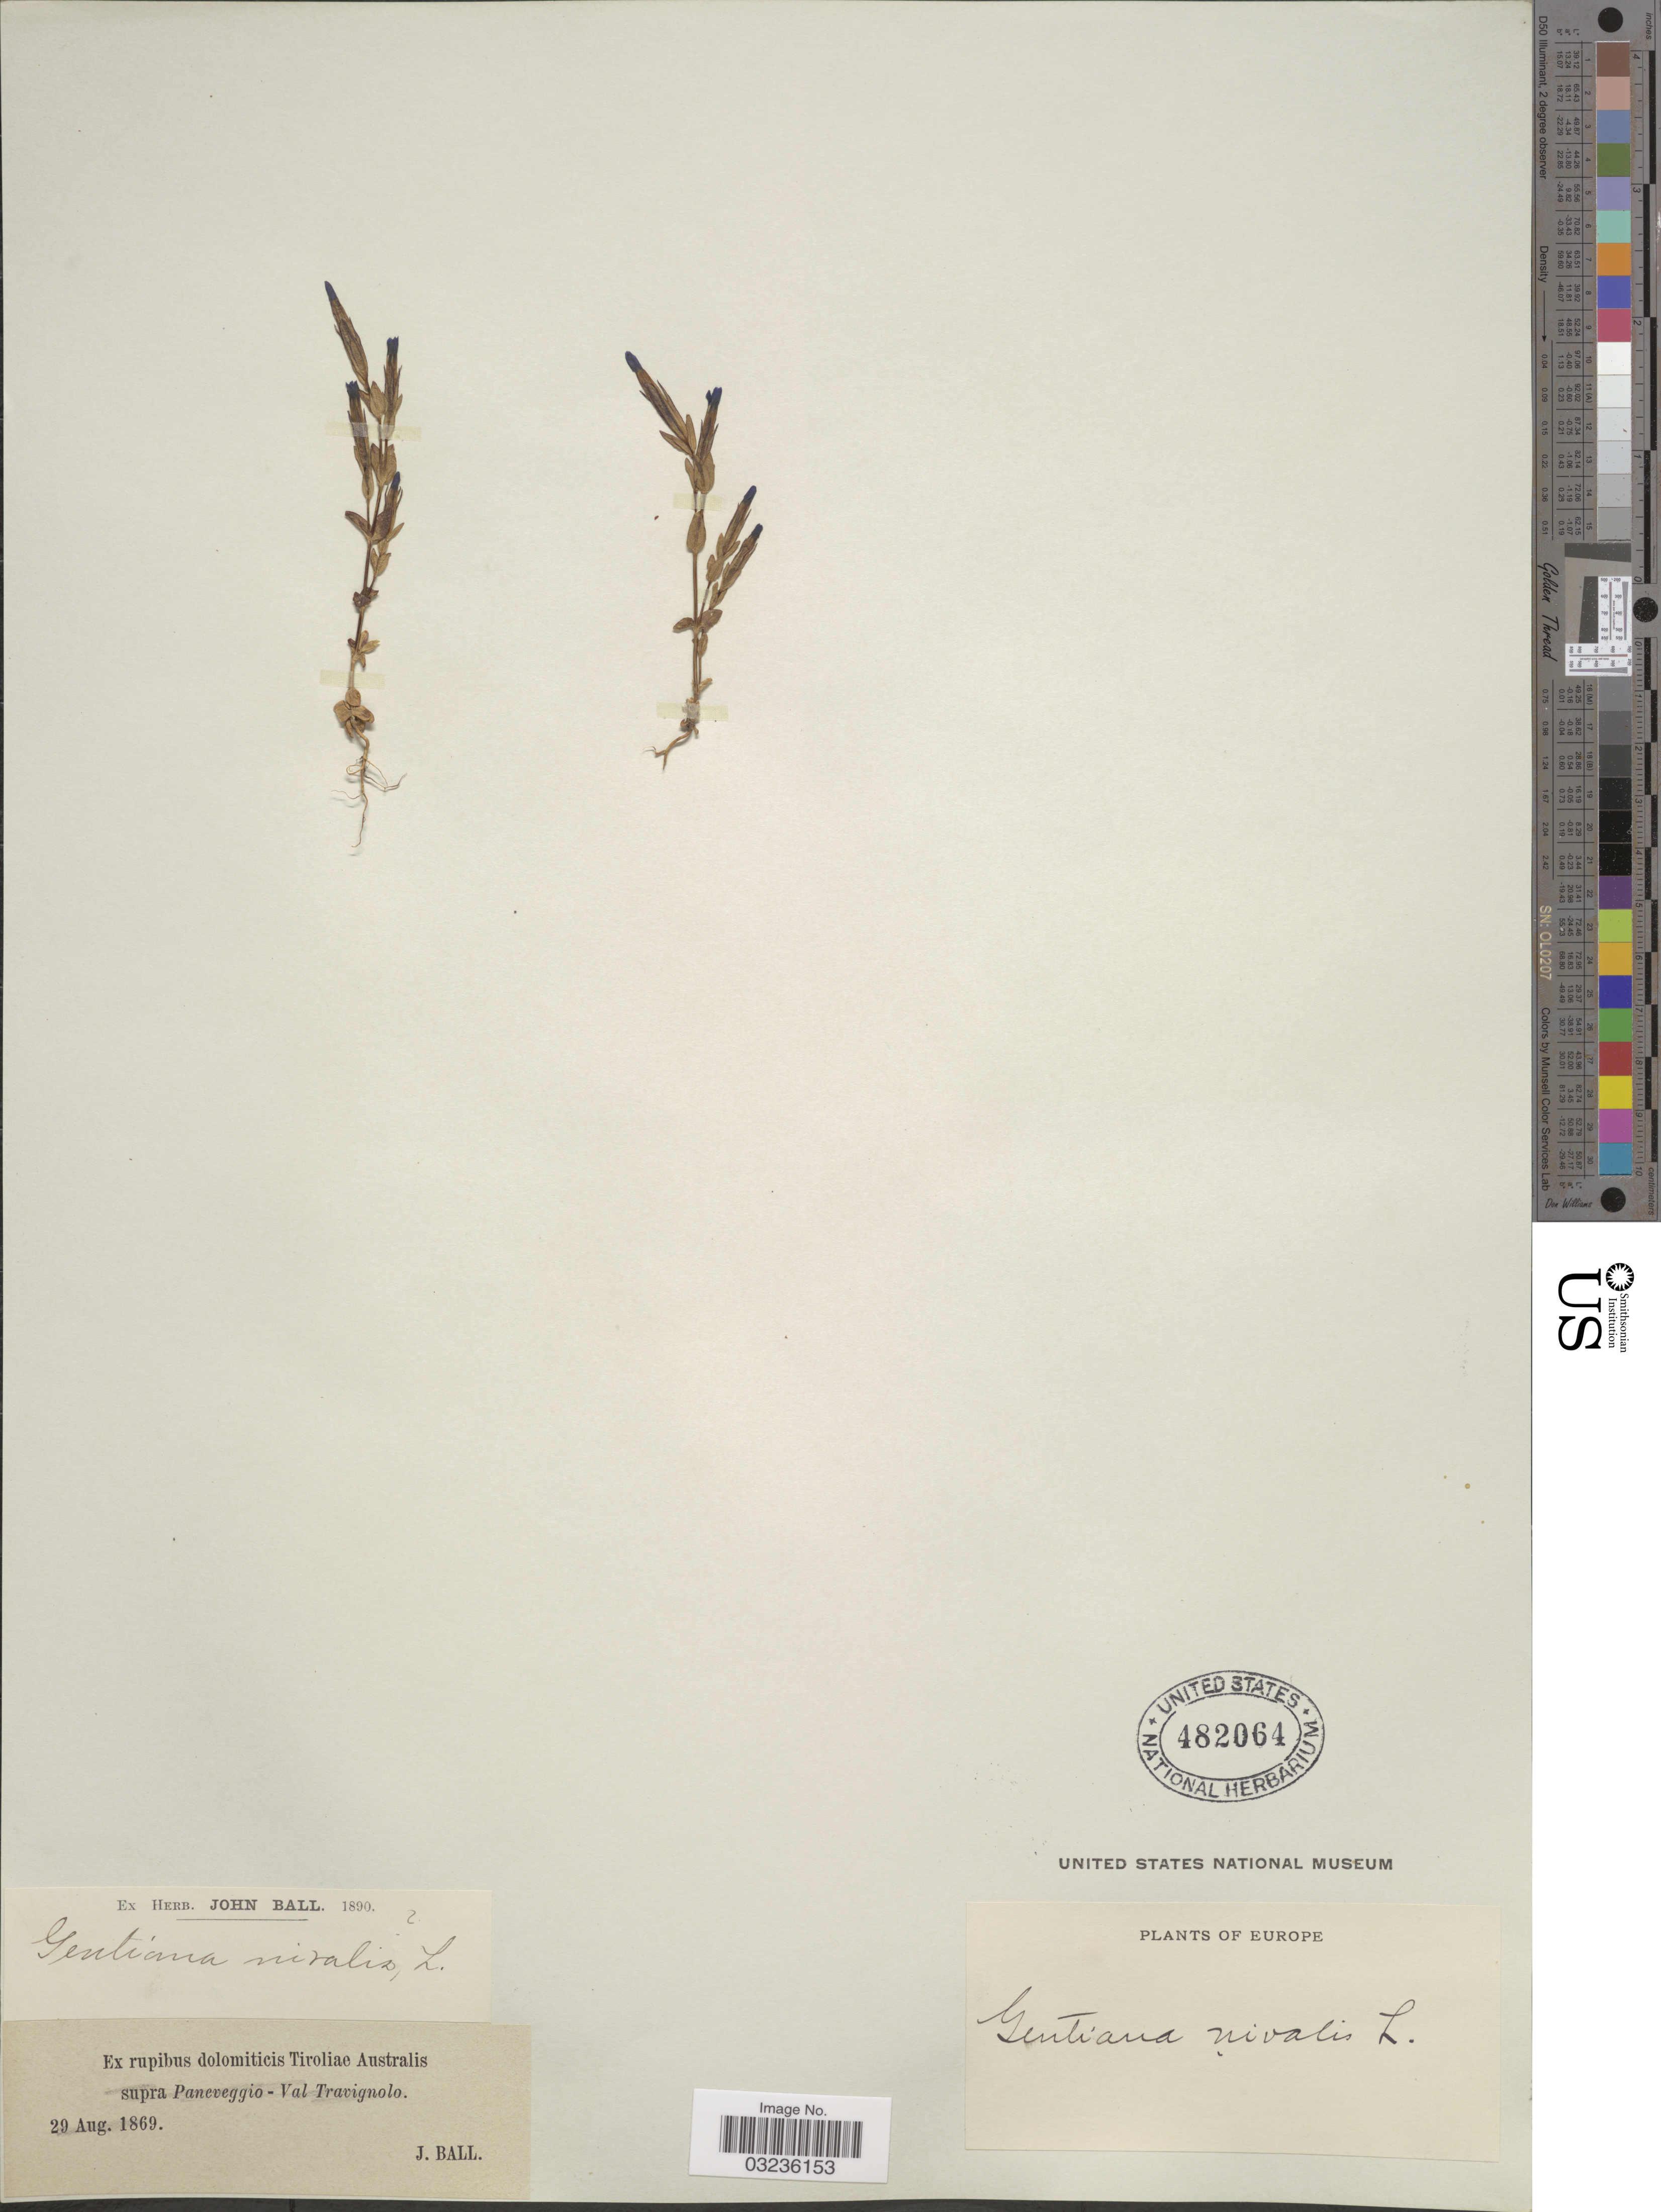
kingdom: Plantae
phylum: Tracheophyta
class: Magnoliopsida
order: Gentianales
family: Gentianaceae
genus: Gentiana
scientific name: Gentiana nivalis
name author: L.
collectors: J. Ball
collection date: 1869-08-29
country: Italy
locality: Europe, Ex rupibus dolomiticis Tiroliae Australis.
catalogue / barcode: US 482064